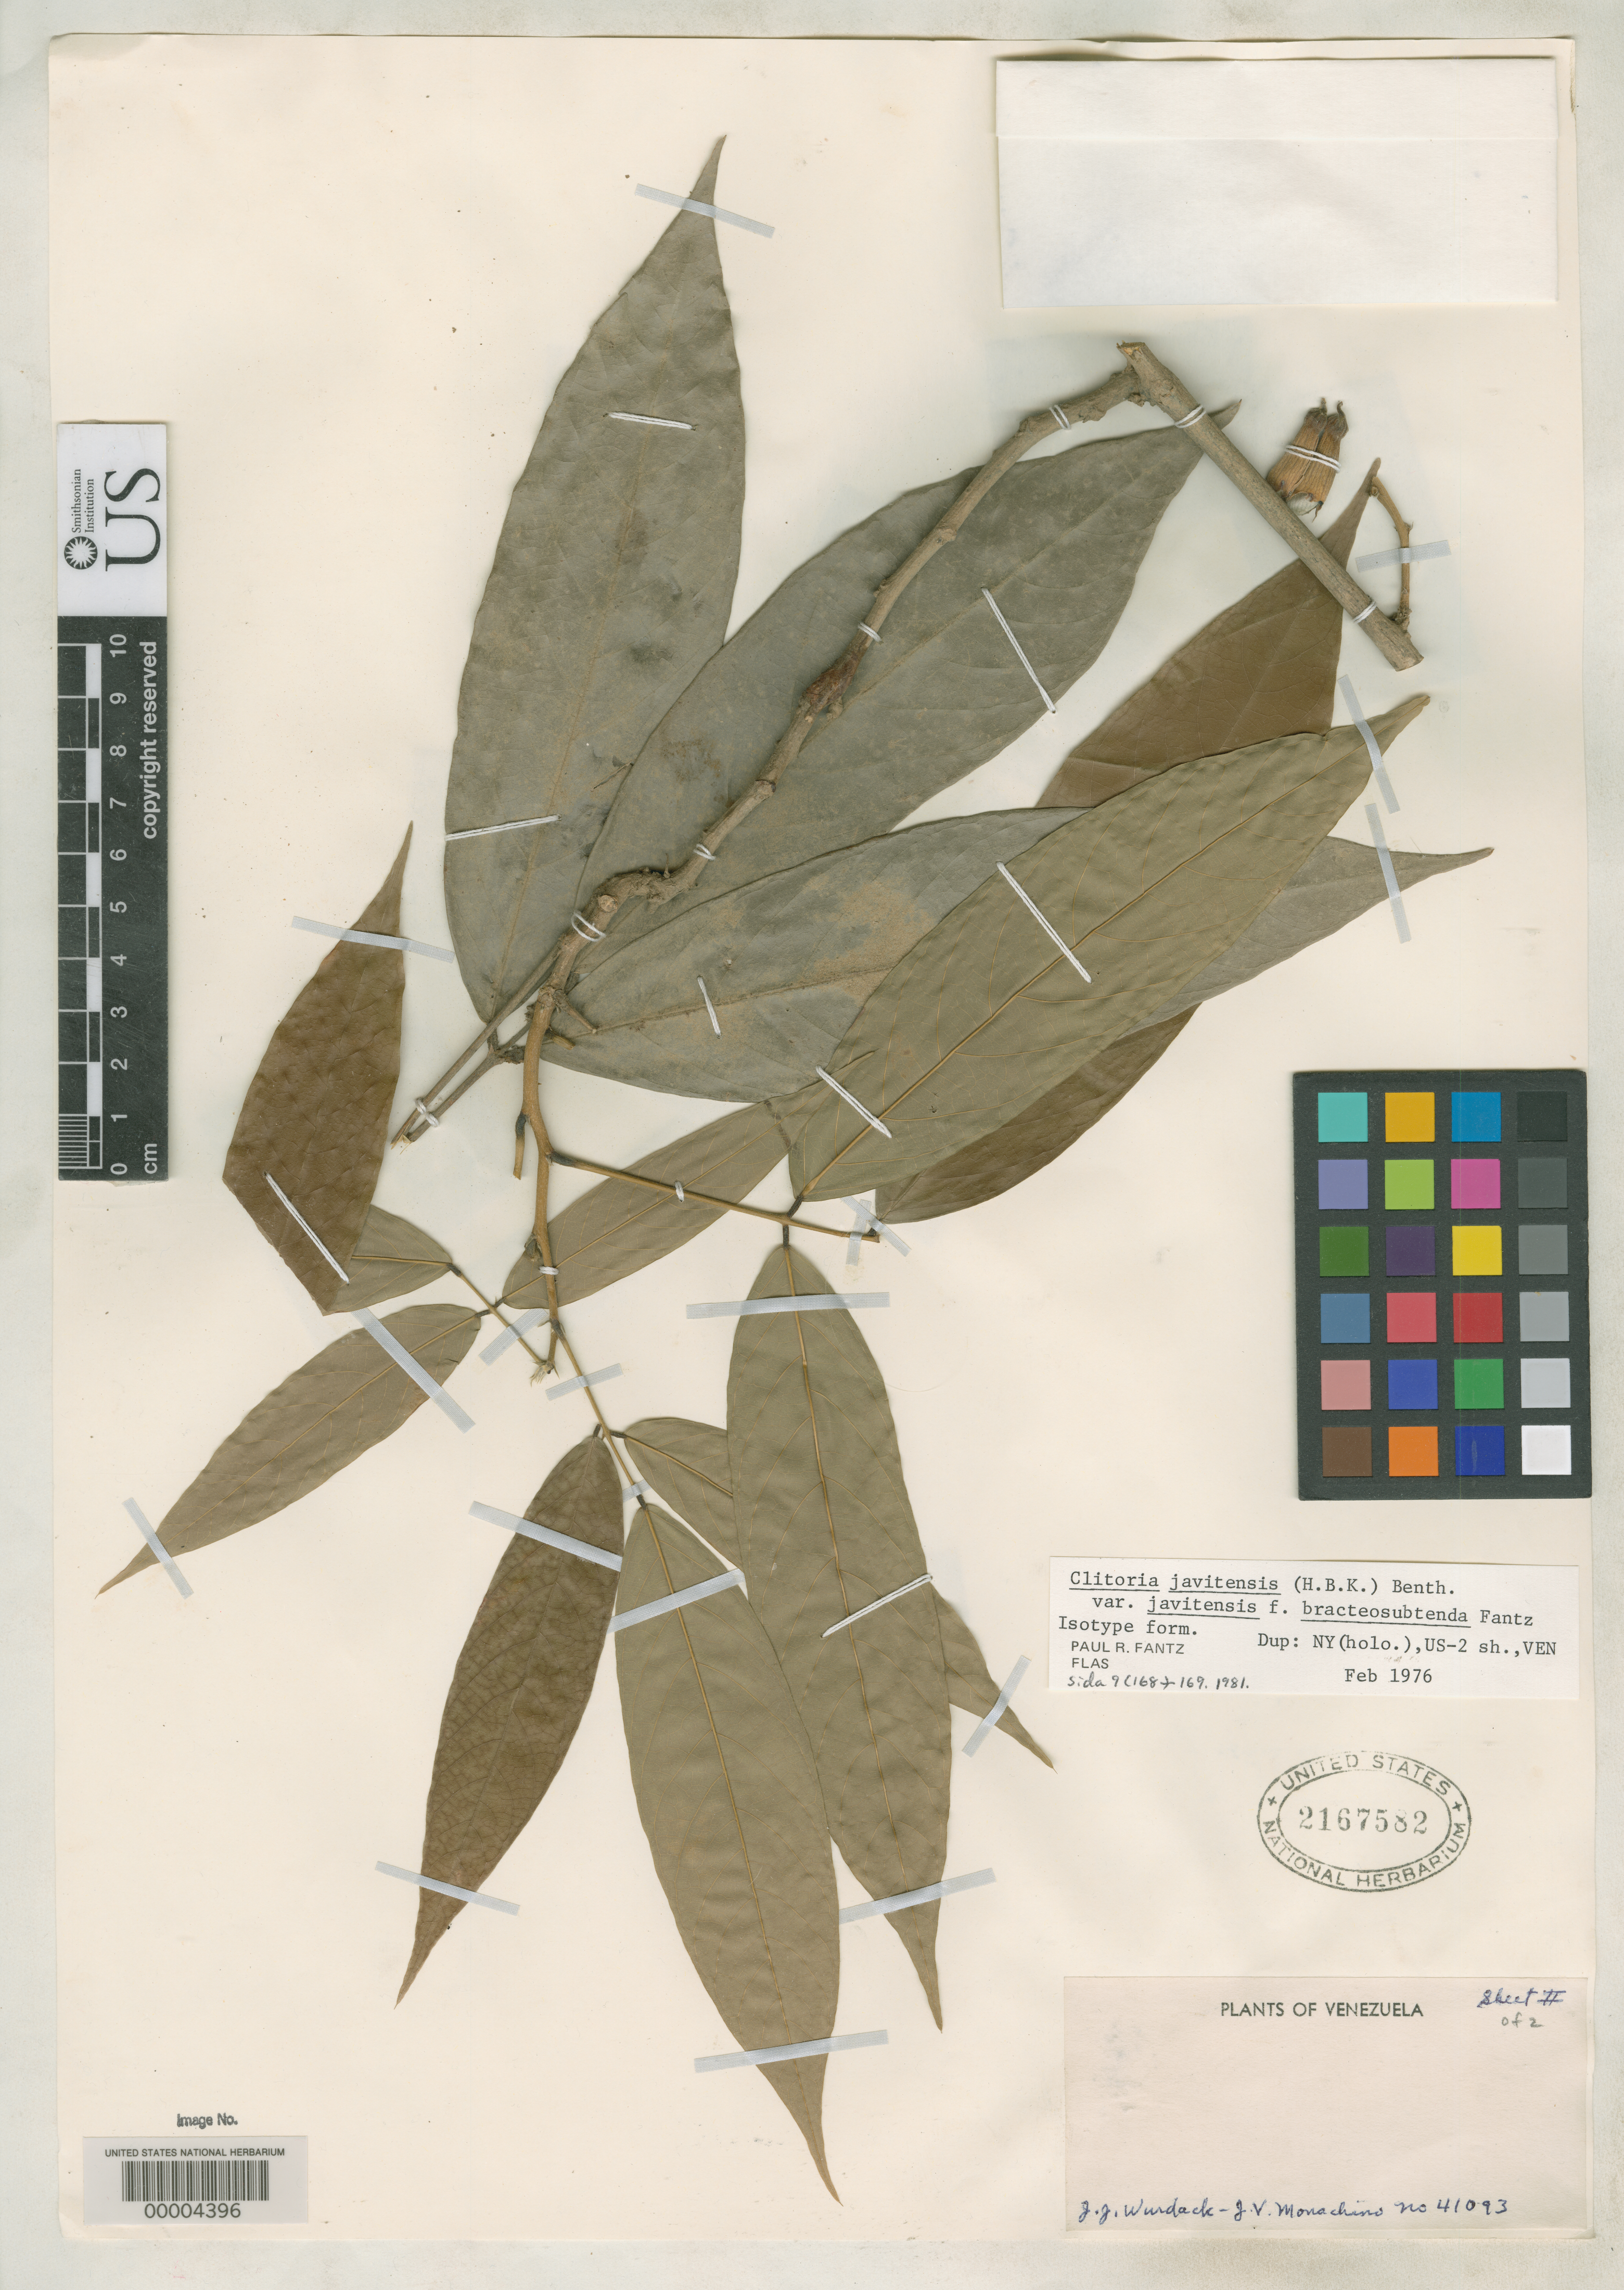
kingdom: Plantae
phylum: Tracheophyta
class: Magnoliopsida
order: Fabales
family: Fabaceae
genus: Clitoria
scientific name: Clitoria javitensis f. bracteosubtenda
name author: Fantz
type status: Isotype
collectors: J. J. Wurdack & J. V. Monachino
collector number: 41093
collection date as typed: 03 Jan 1956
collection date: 1956-01-03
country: Venezuela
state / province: Bolivar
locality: Rio Parguaza, along river between mouth & El Carmen.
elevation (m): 80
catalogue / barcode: US 2167582